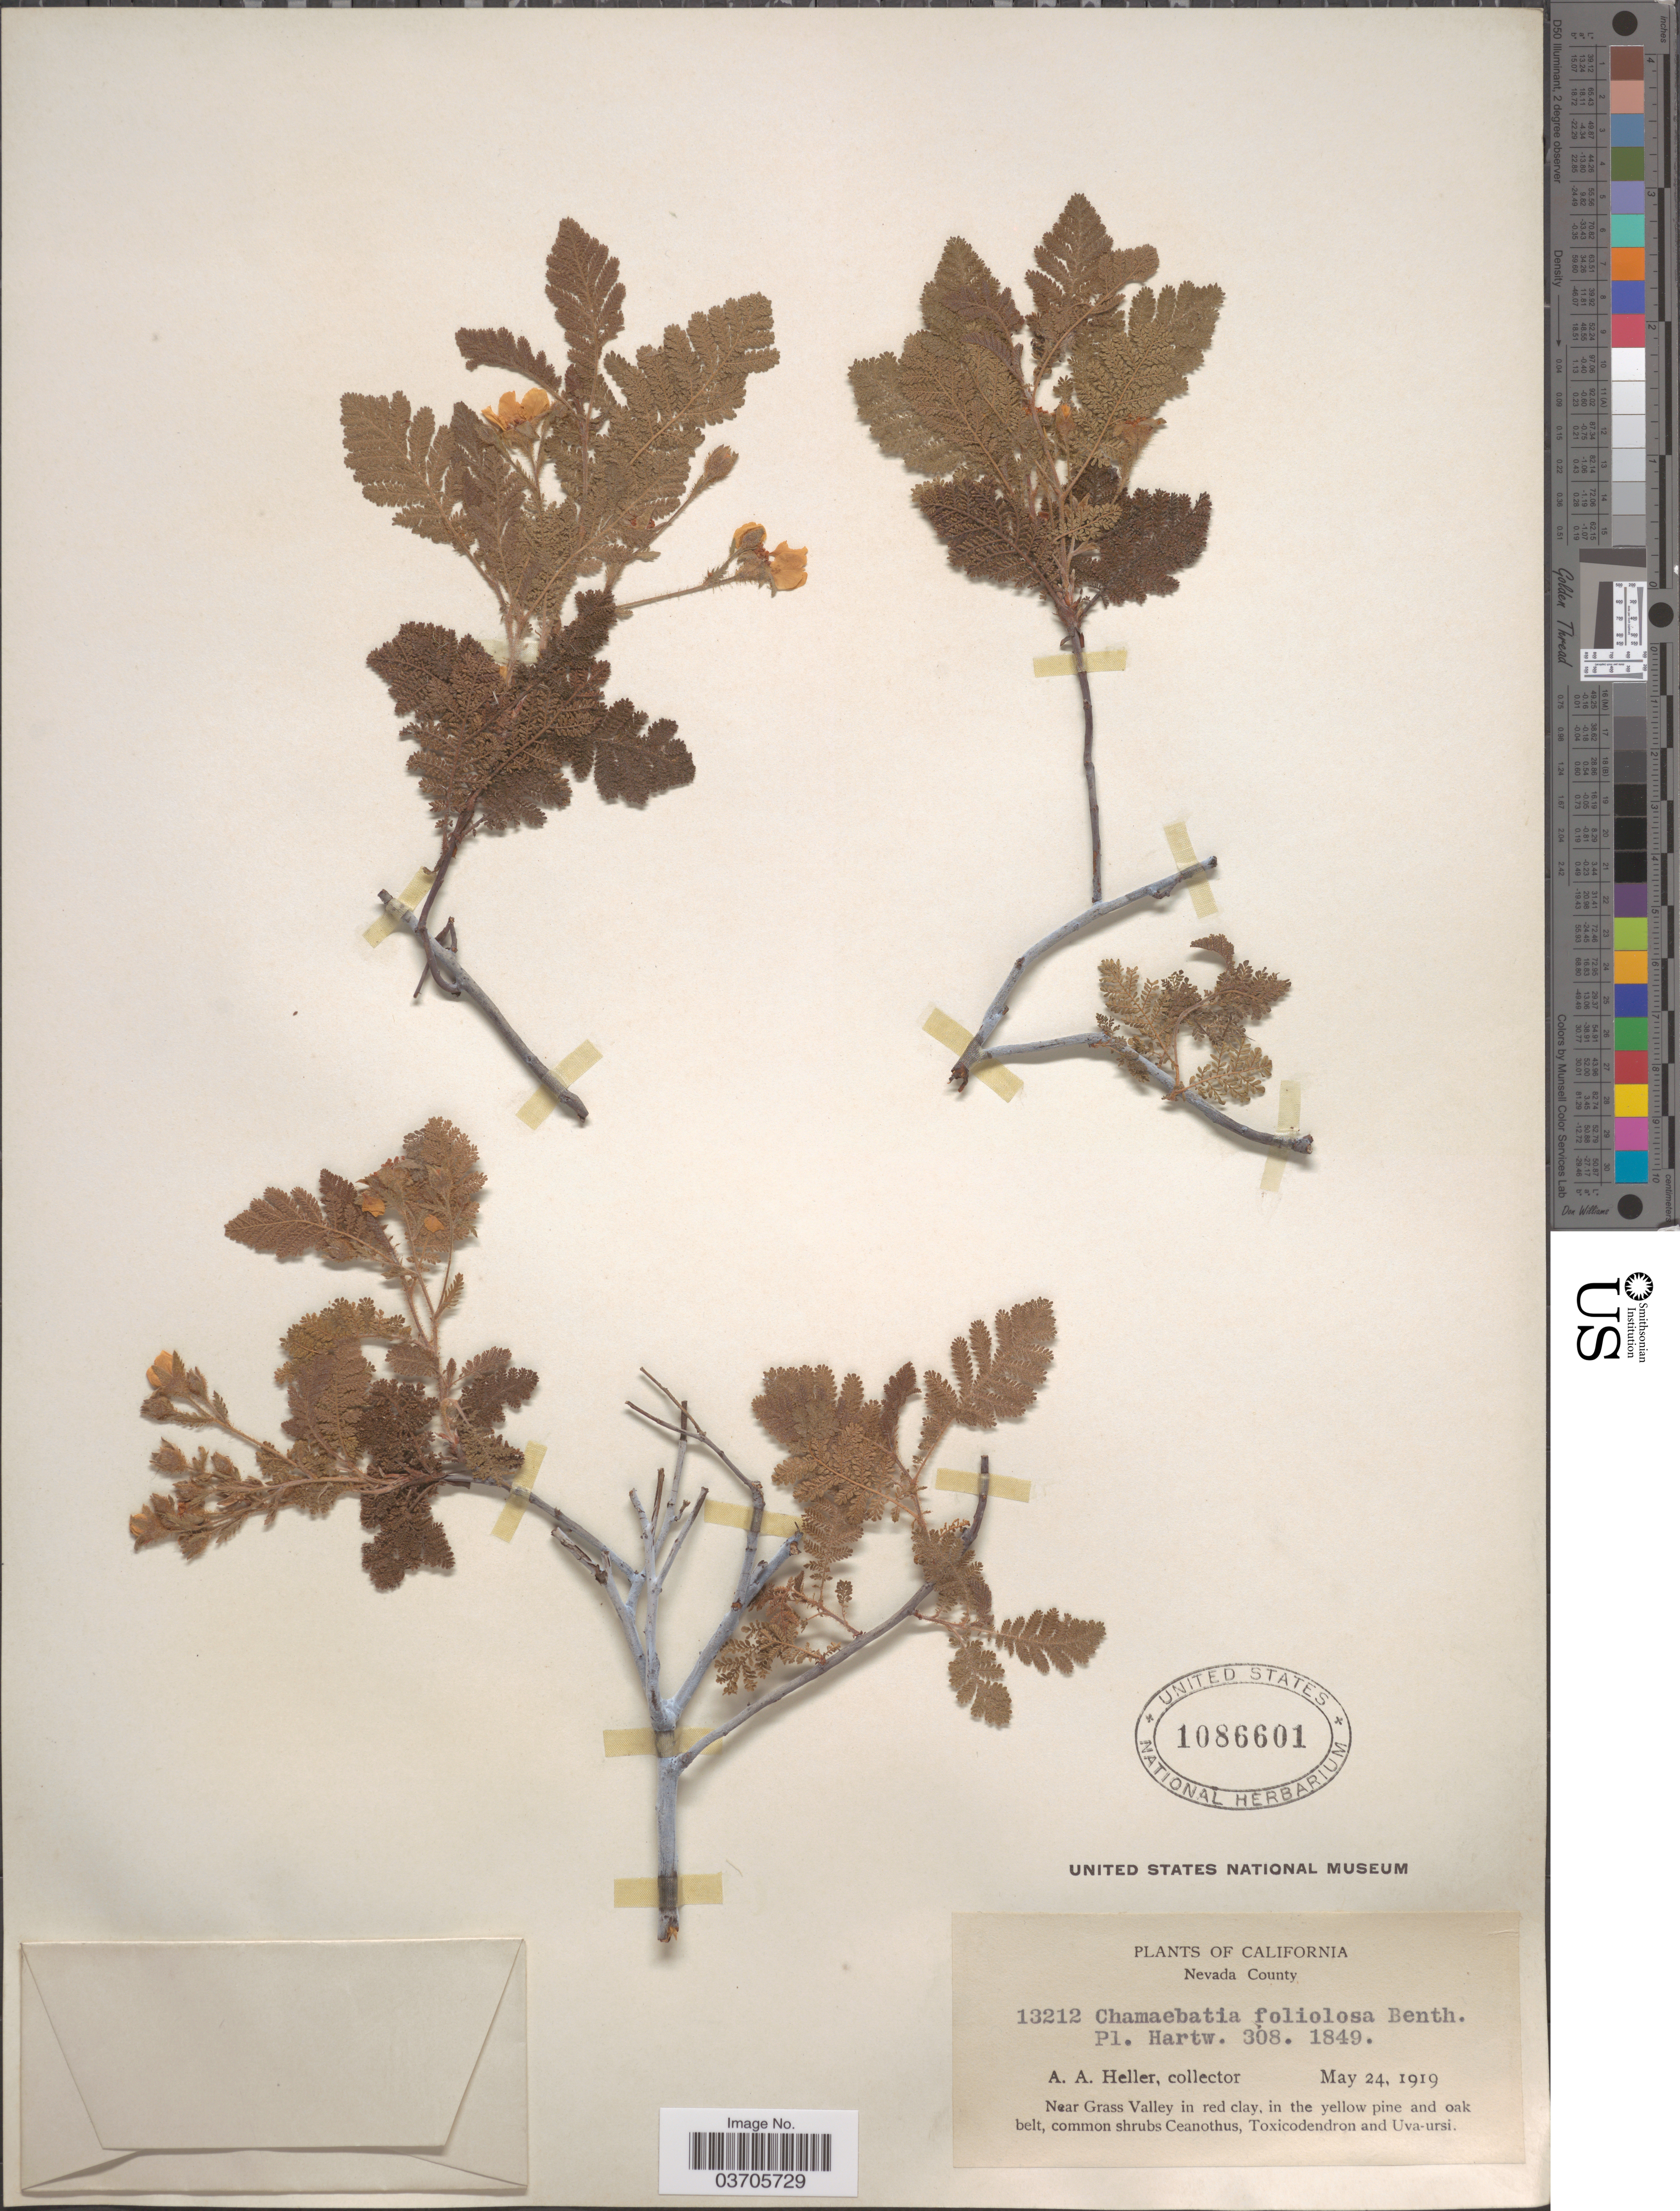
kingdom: Plantae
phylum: Tracheophyta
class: Magnoliopsida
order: Rosales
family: Rosaceae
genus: Chamaebatia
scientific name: Chamaebatia foliolosa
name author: Benth.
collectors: A. A. Heller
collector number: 13212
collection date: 1919-05-24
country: United States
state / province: California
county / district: Nevada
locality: Nevada County. Near Grass Valley in red clay, in the yellow pine and oak belt.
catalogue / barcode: US 1086601